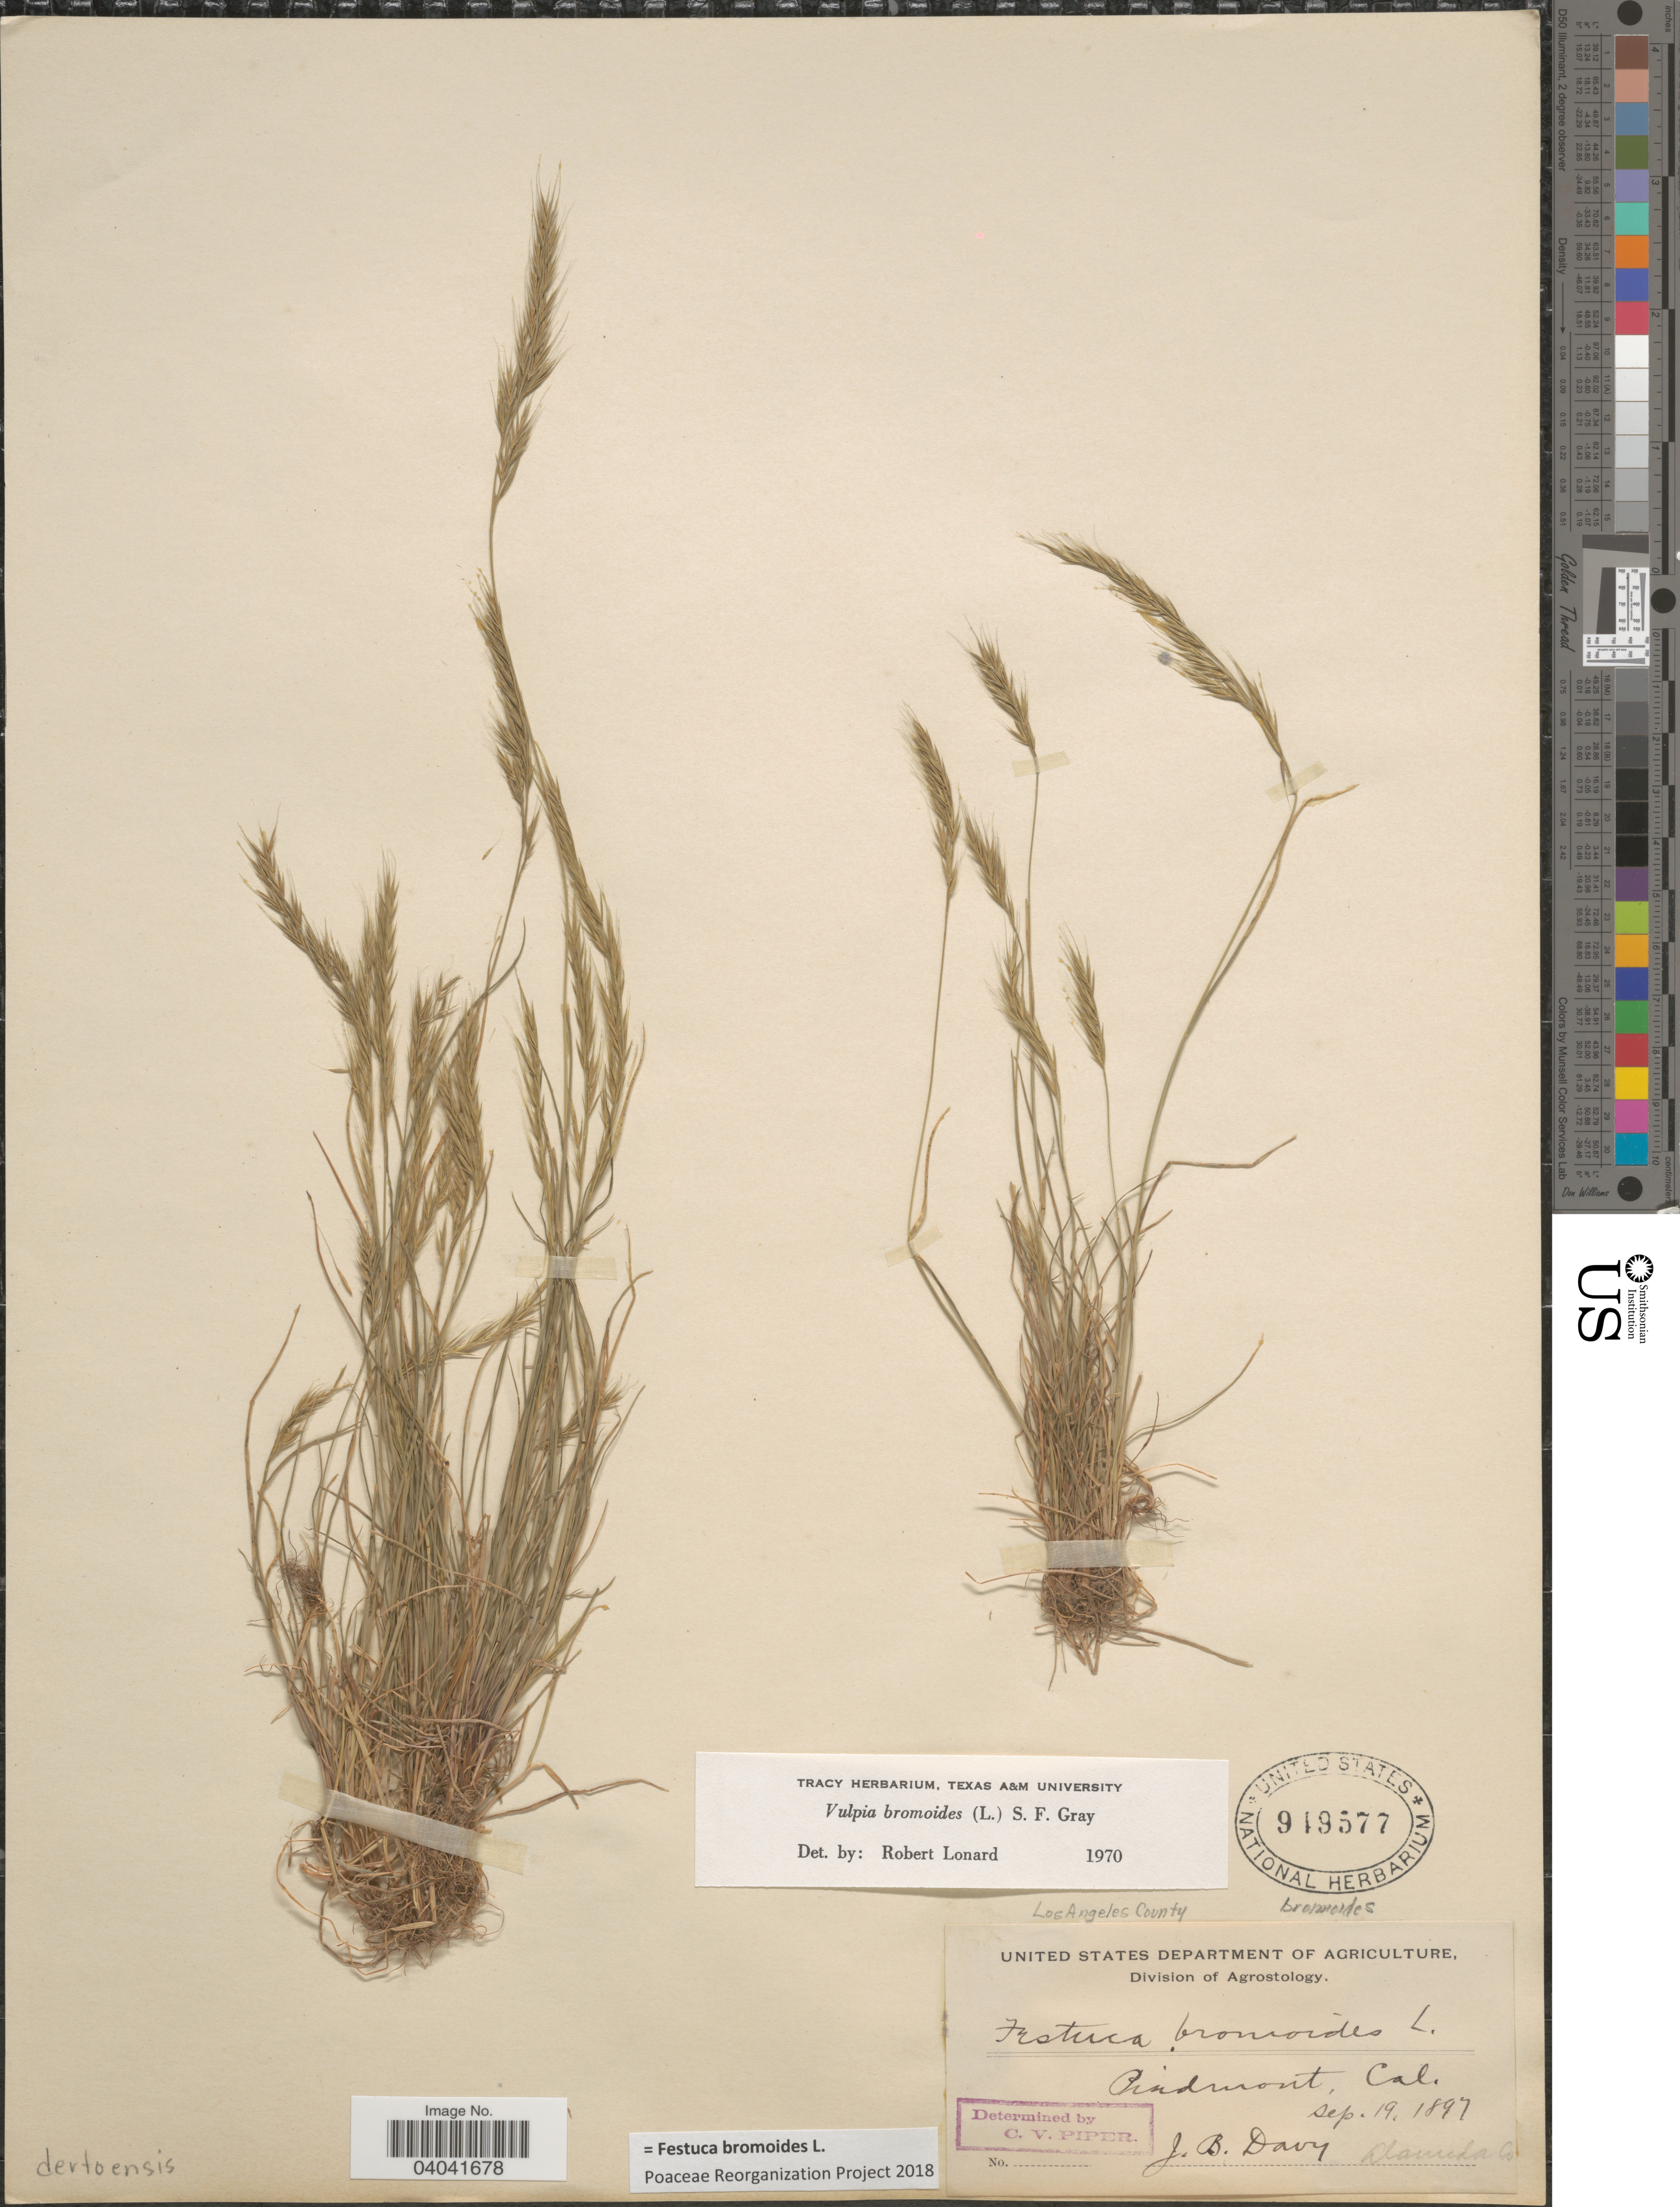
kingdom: Plantae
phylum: Tracheophyta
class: Liliopsida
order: Poales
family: Poaceae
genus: Festuca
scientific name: Festuca bromoides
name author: L.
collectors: J. Burtt Davy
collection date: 1897-09-19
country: United States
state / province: California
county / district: Los Angeles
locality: Los Angeles County. Piedmont. Alameda Co.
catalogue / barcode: US 949577